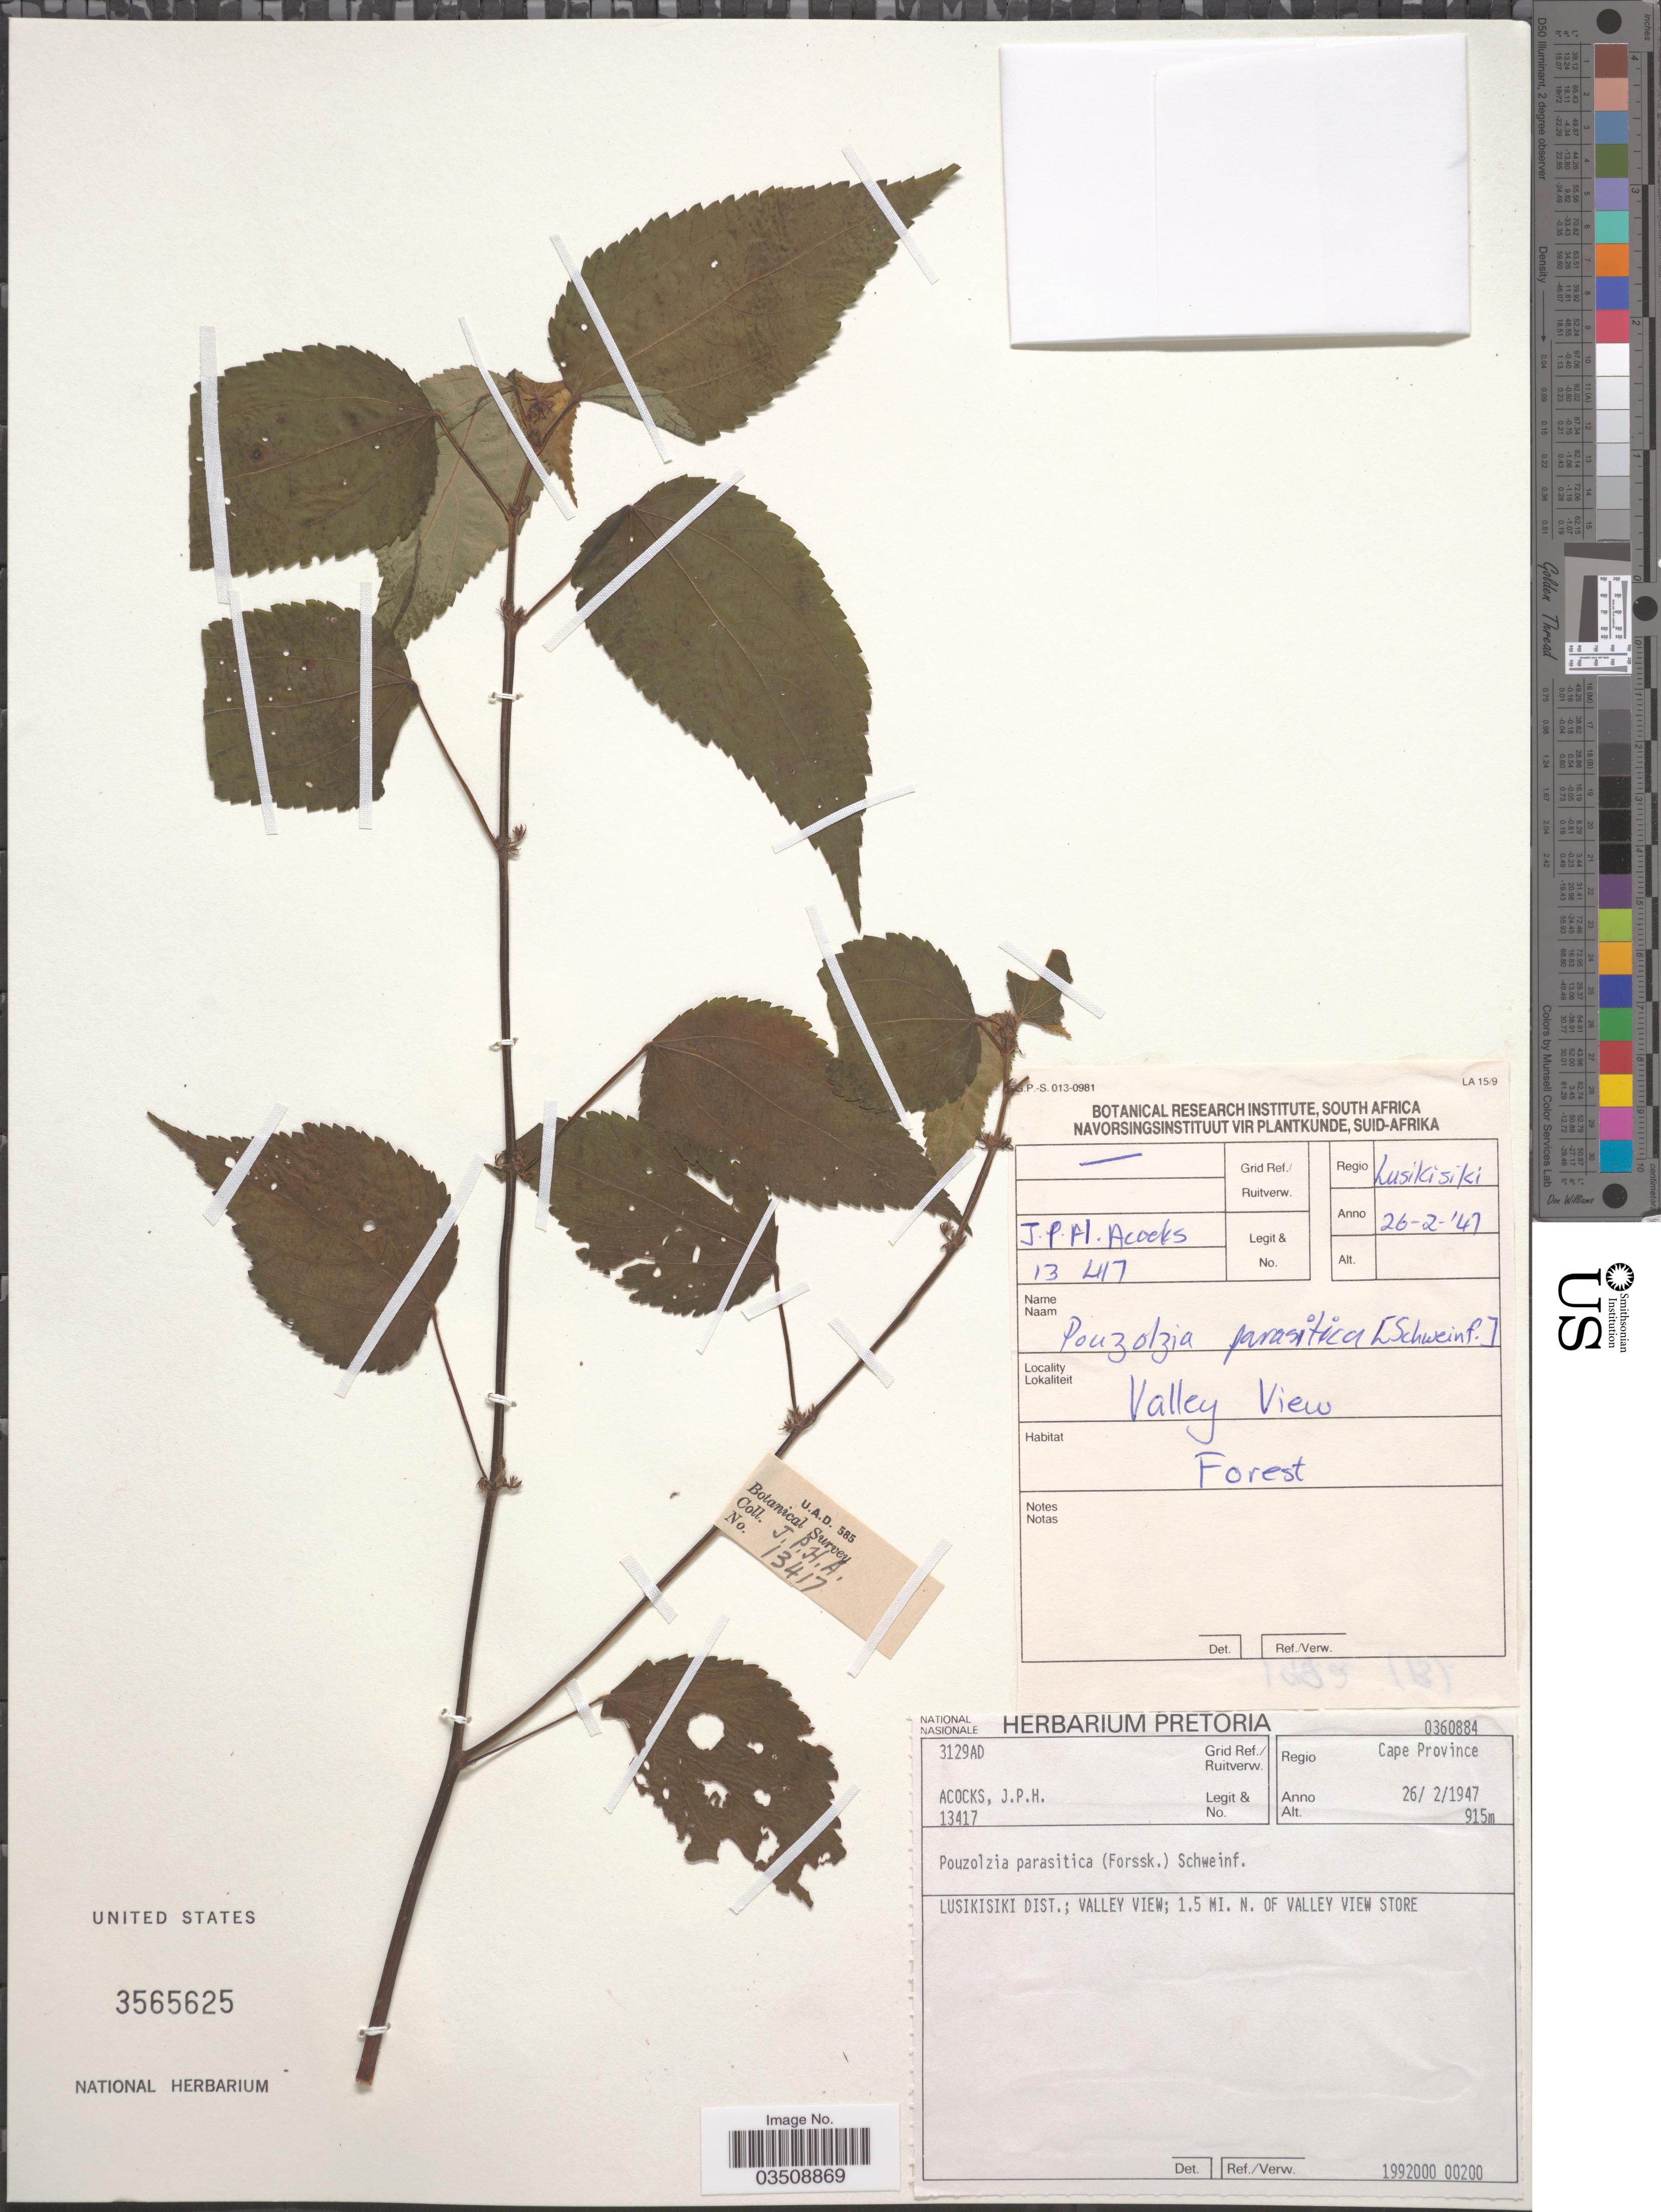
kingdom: Plantae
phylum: Tracheophyta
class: Magnoliopsida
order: Rosales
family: Urticaceae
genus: Pouzolzia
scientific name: Pouzolzia parasitica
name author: (Forssk.) Schweinf.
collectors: J. P. Acocks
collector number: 13417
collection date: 1947-02-26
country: South Africa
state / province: Eastern Cape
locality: Regio Lusikisiki. grid Ref./ Ruitverw. 3129AD. Regio Cape Province. Lusikisiki Dist.; Valley View; 1.5 mi. N. of Valley View Store.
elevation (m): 915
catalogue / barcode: US 3565625